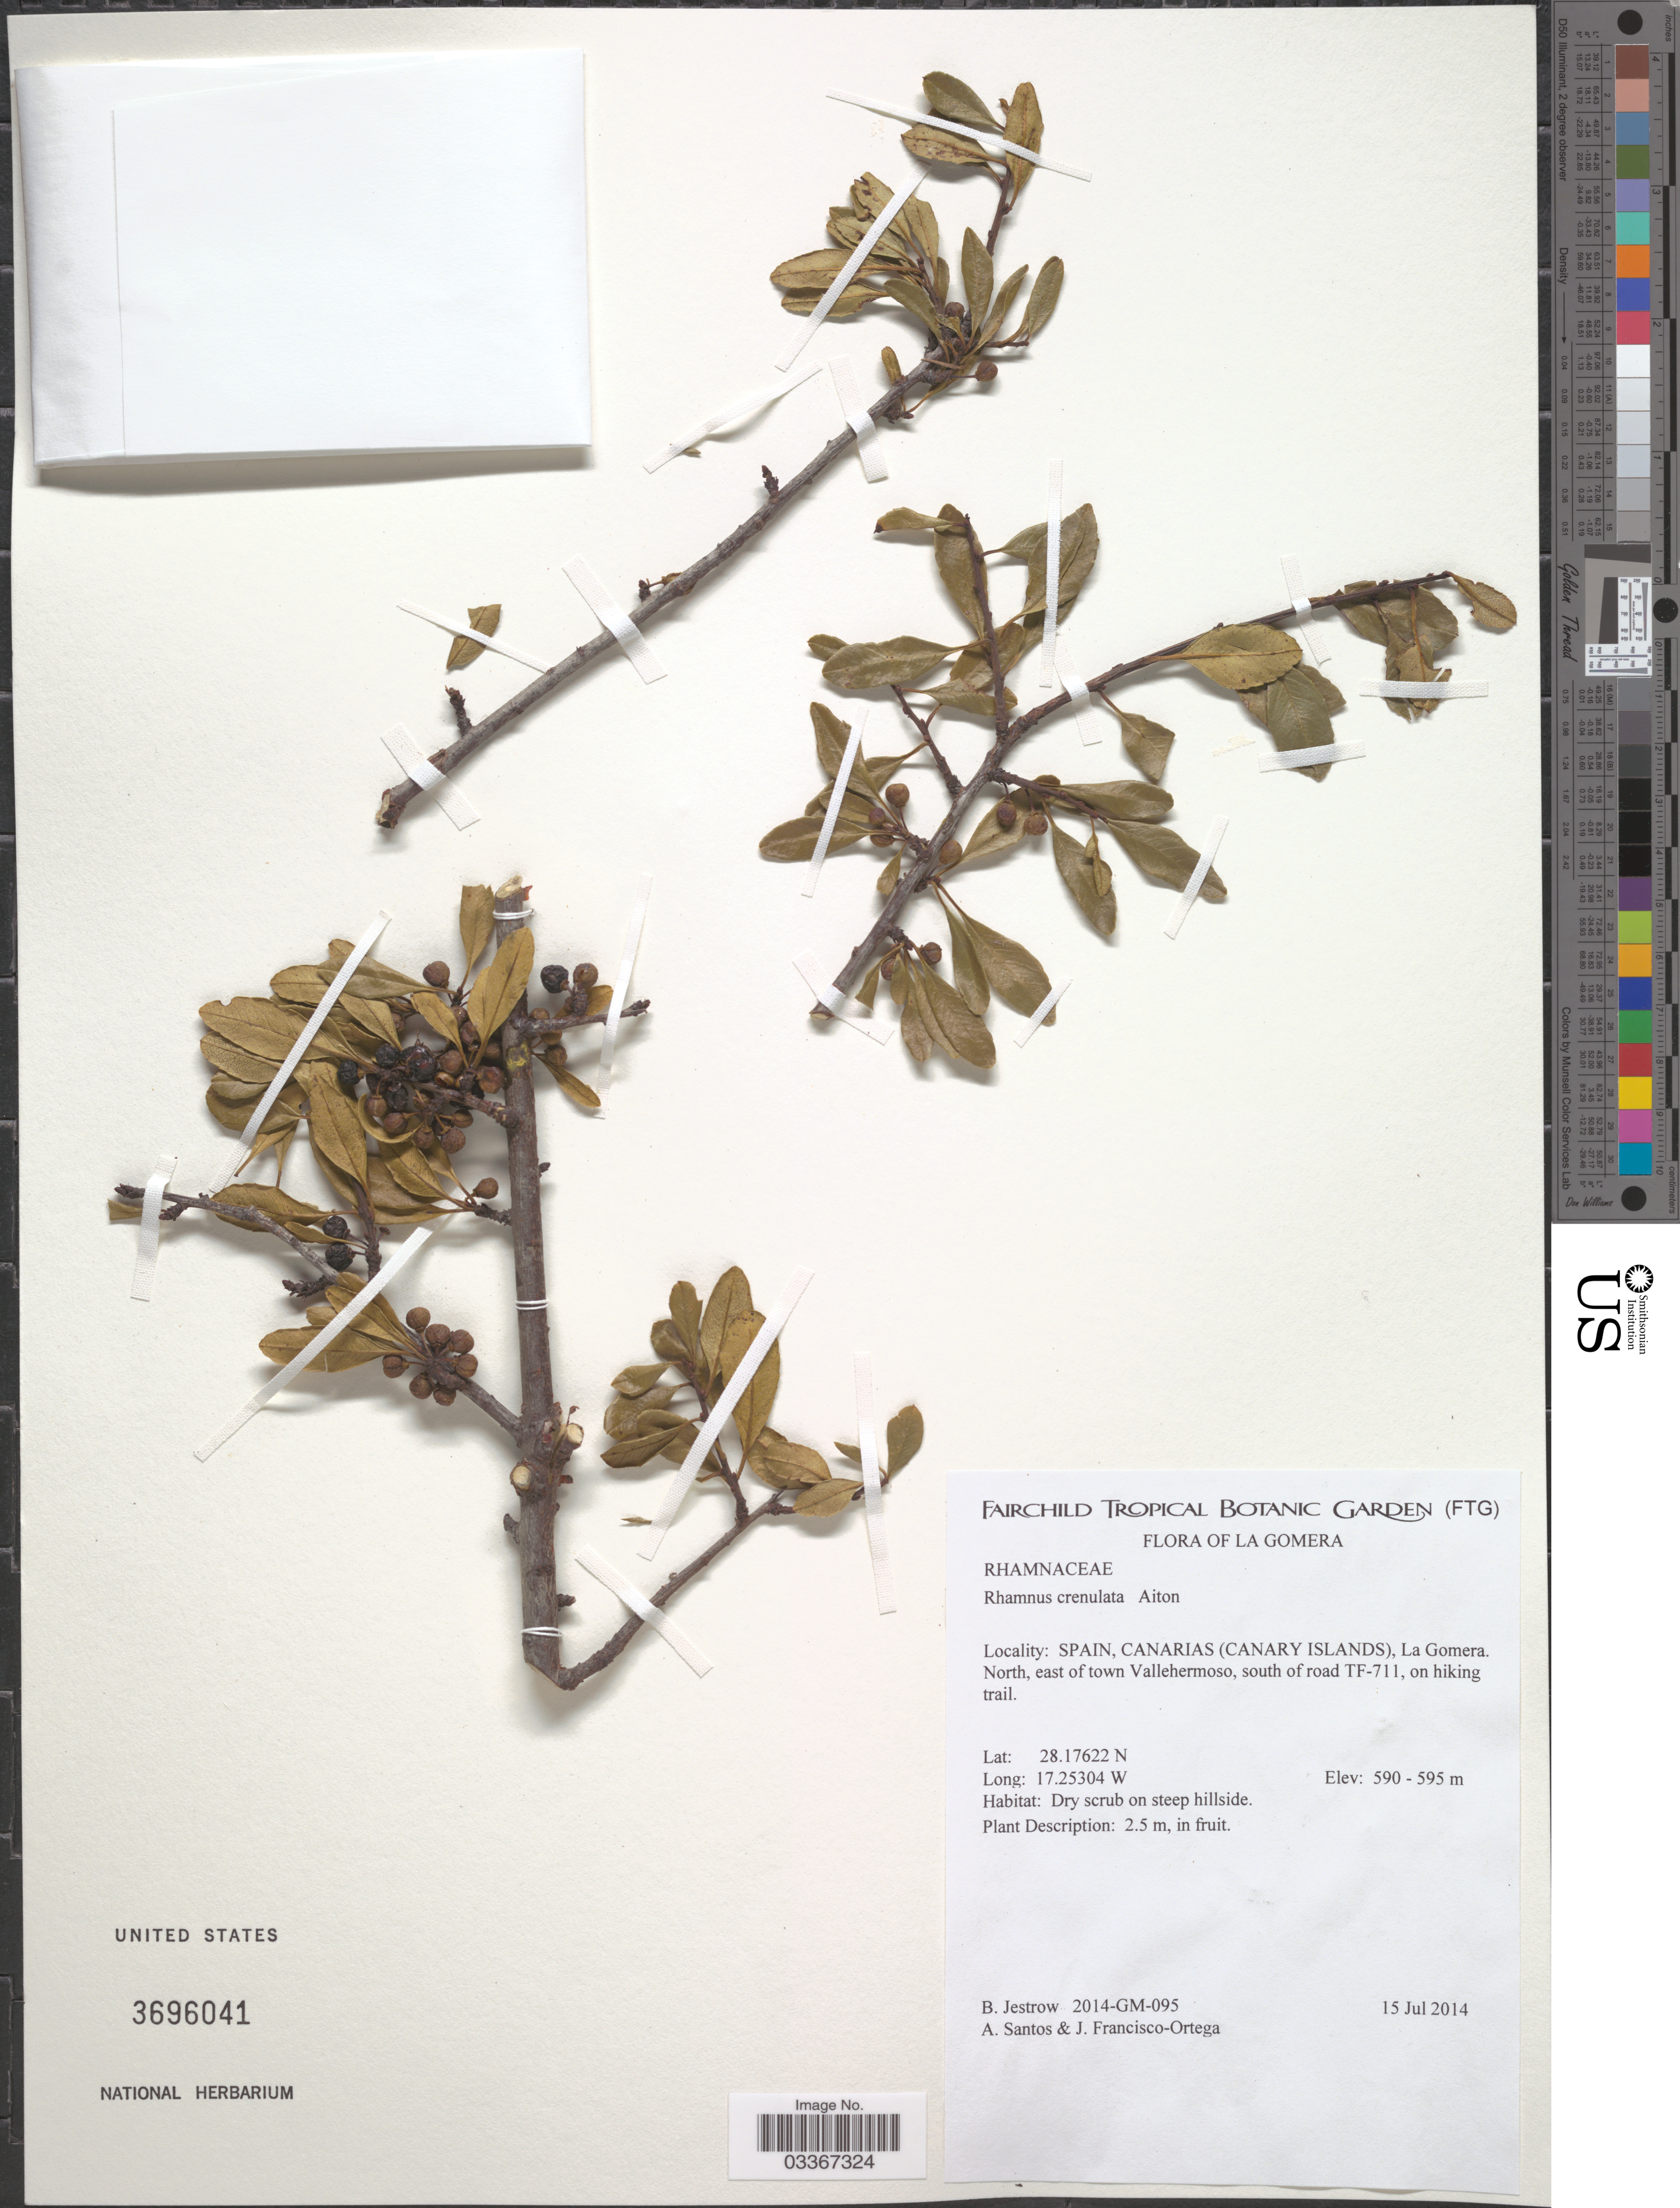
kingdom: Plantae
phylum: Tracheophyta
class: Magnoliopsida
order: Rosales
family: Rhamnaceae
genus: Rhamnus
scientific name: Rhamnus crenulata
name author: Aiton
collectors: B. Jestrow, A. Santos & J. Francisco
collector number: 2014-GM-095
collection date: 2014-07-15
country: Spain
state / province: Canarias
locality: La Gomera. Canaries (Canary Islands), La Gomera North, east of town Vallehermoso, south of road TF-711, on hiking trail.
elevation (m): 590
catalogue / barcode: US 3696041